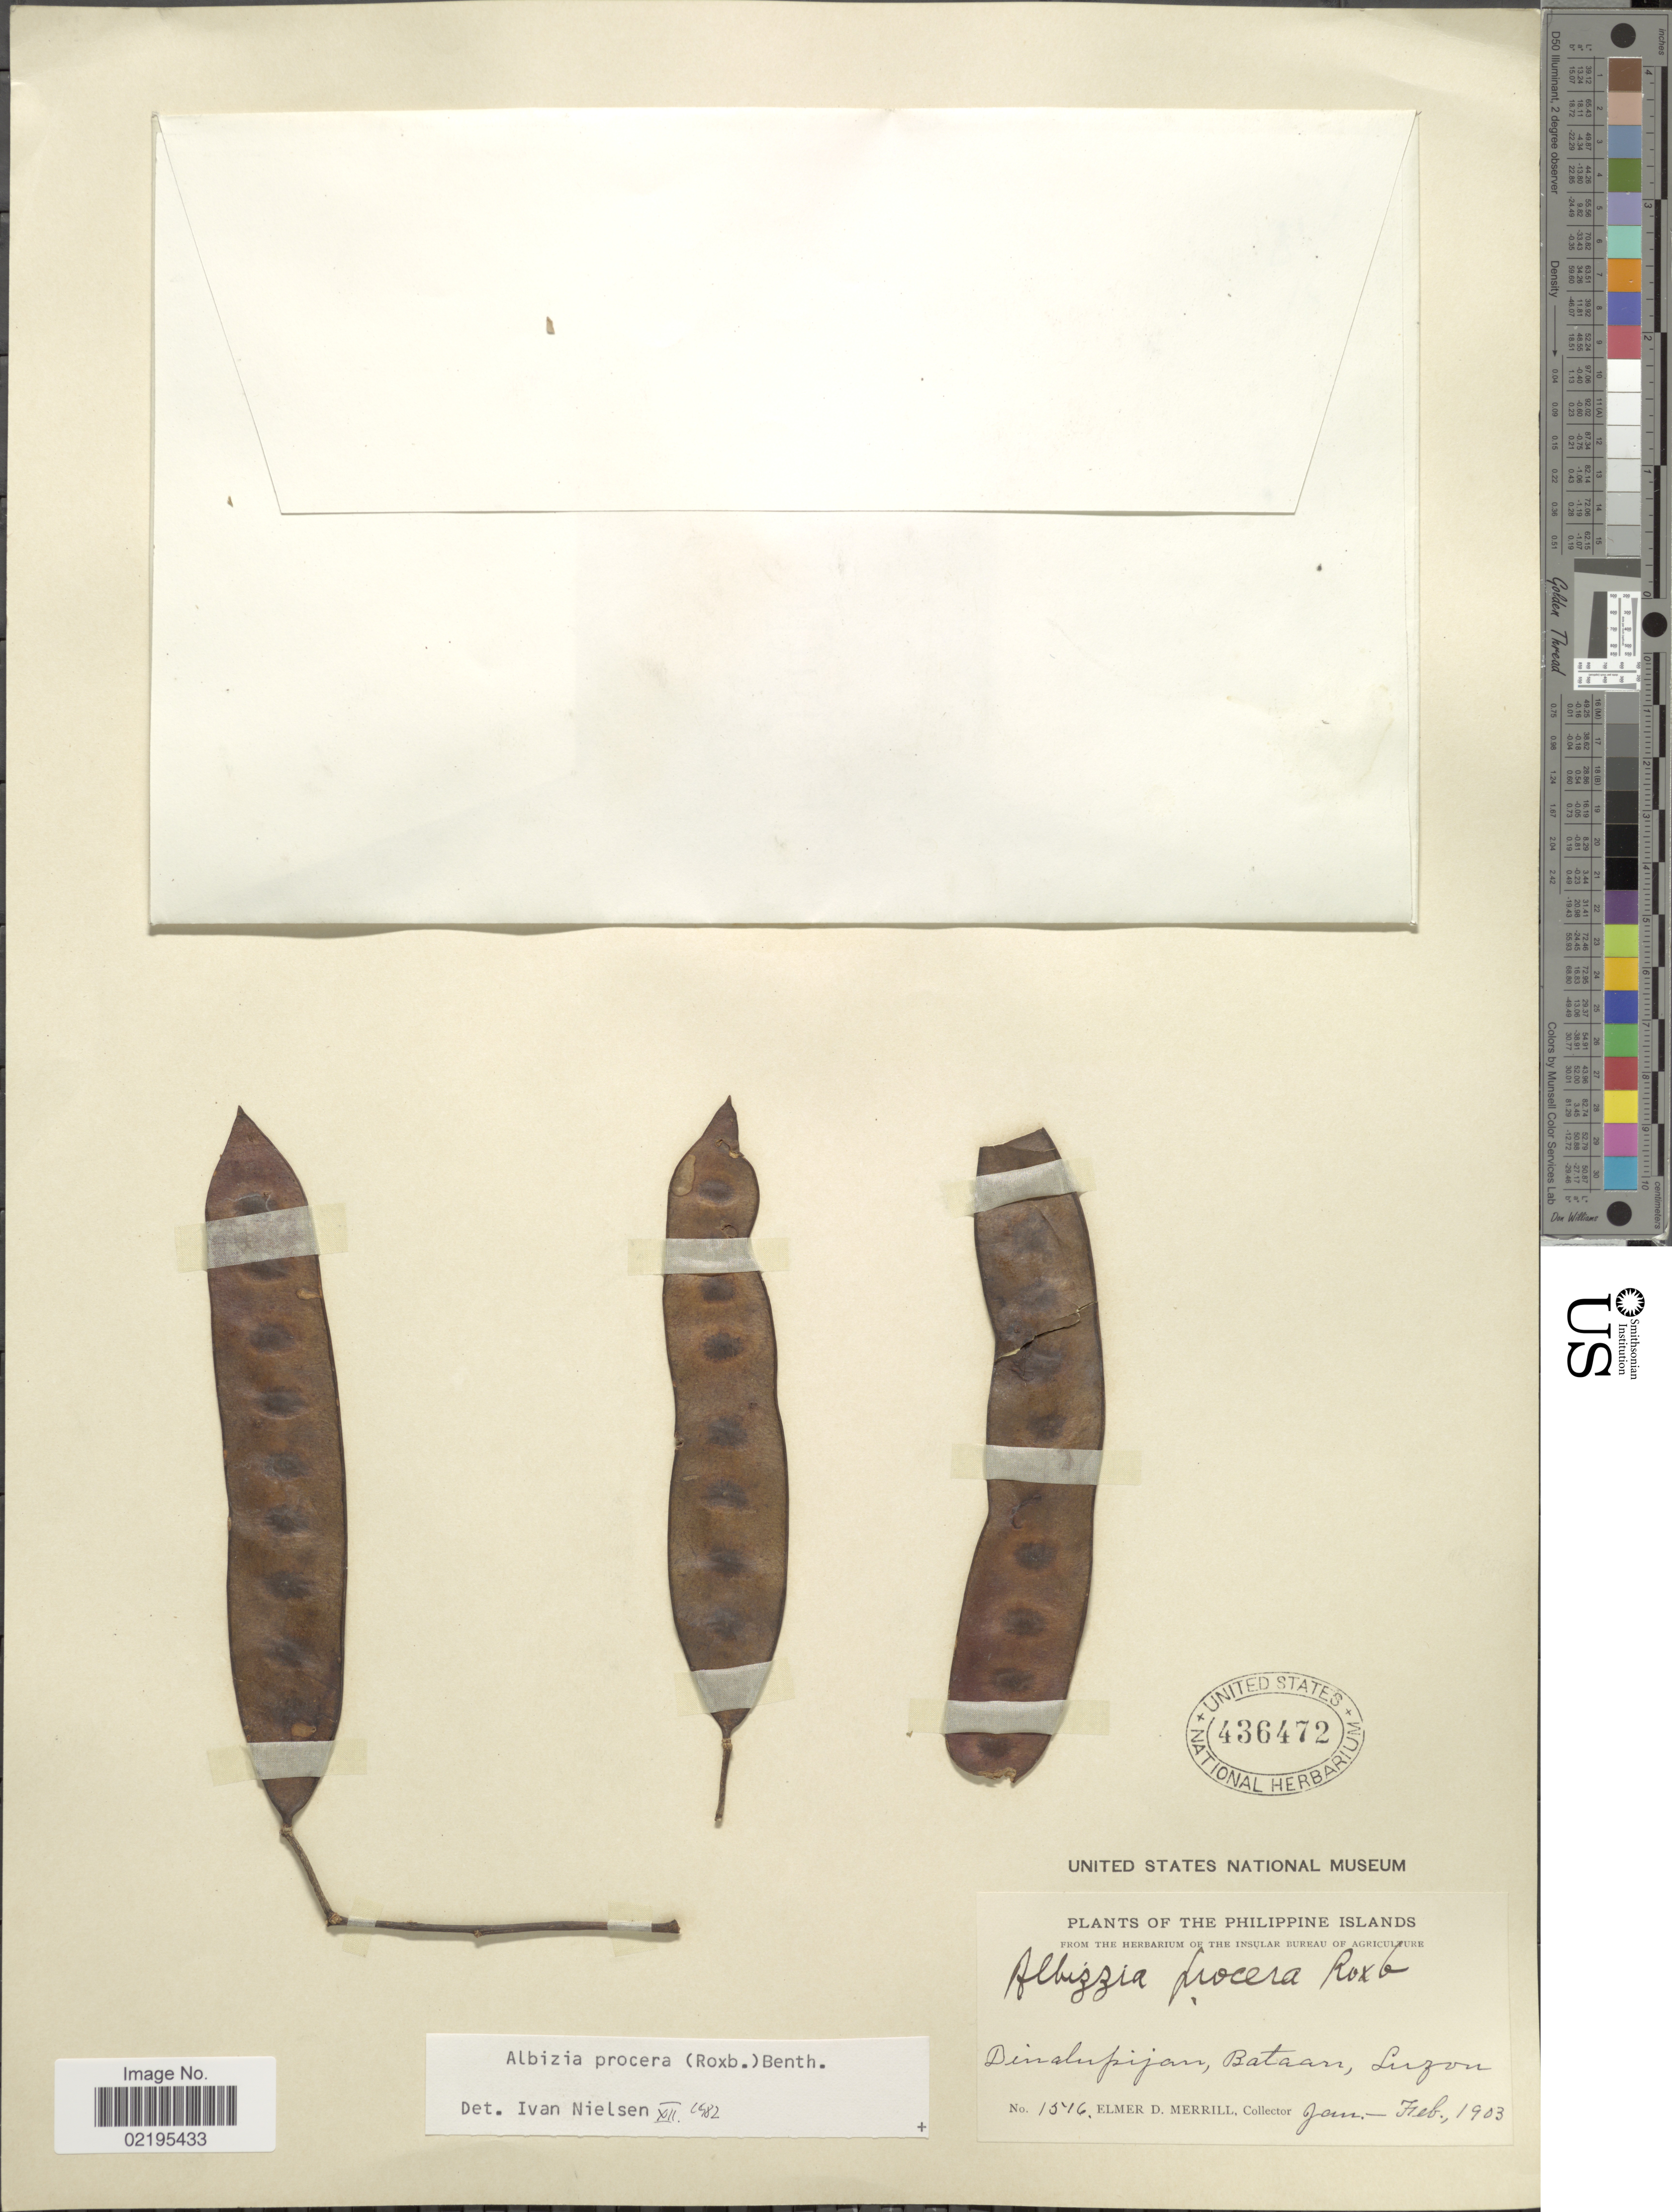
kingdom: Plantae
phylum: Tracheophyta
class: Magnoliopsida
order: Fabales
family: Fabaceae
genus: Albizia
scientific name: Albizia procera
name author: (Roxb.) Benth.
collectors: E. D. Merrill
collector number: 1516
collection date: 1903-01/1903-02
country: Philippines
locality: Dinalupijan, Bataan, Luzon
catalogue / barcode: US 436472